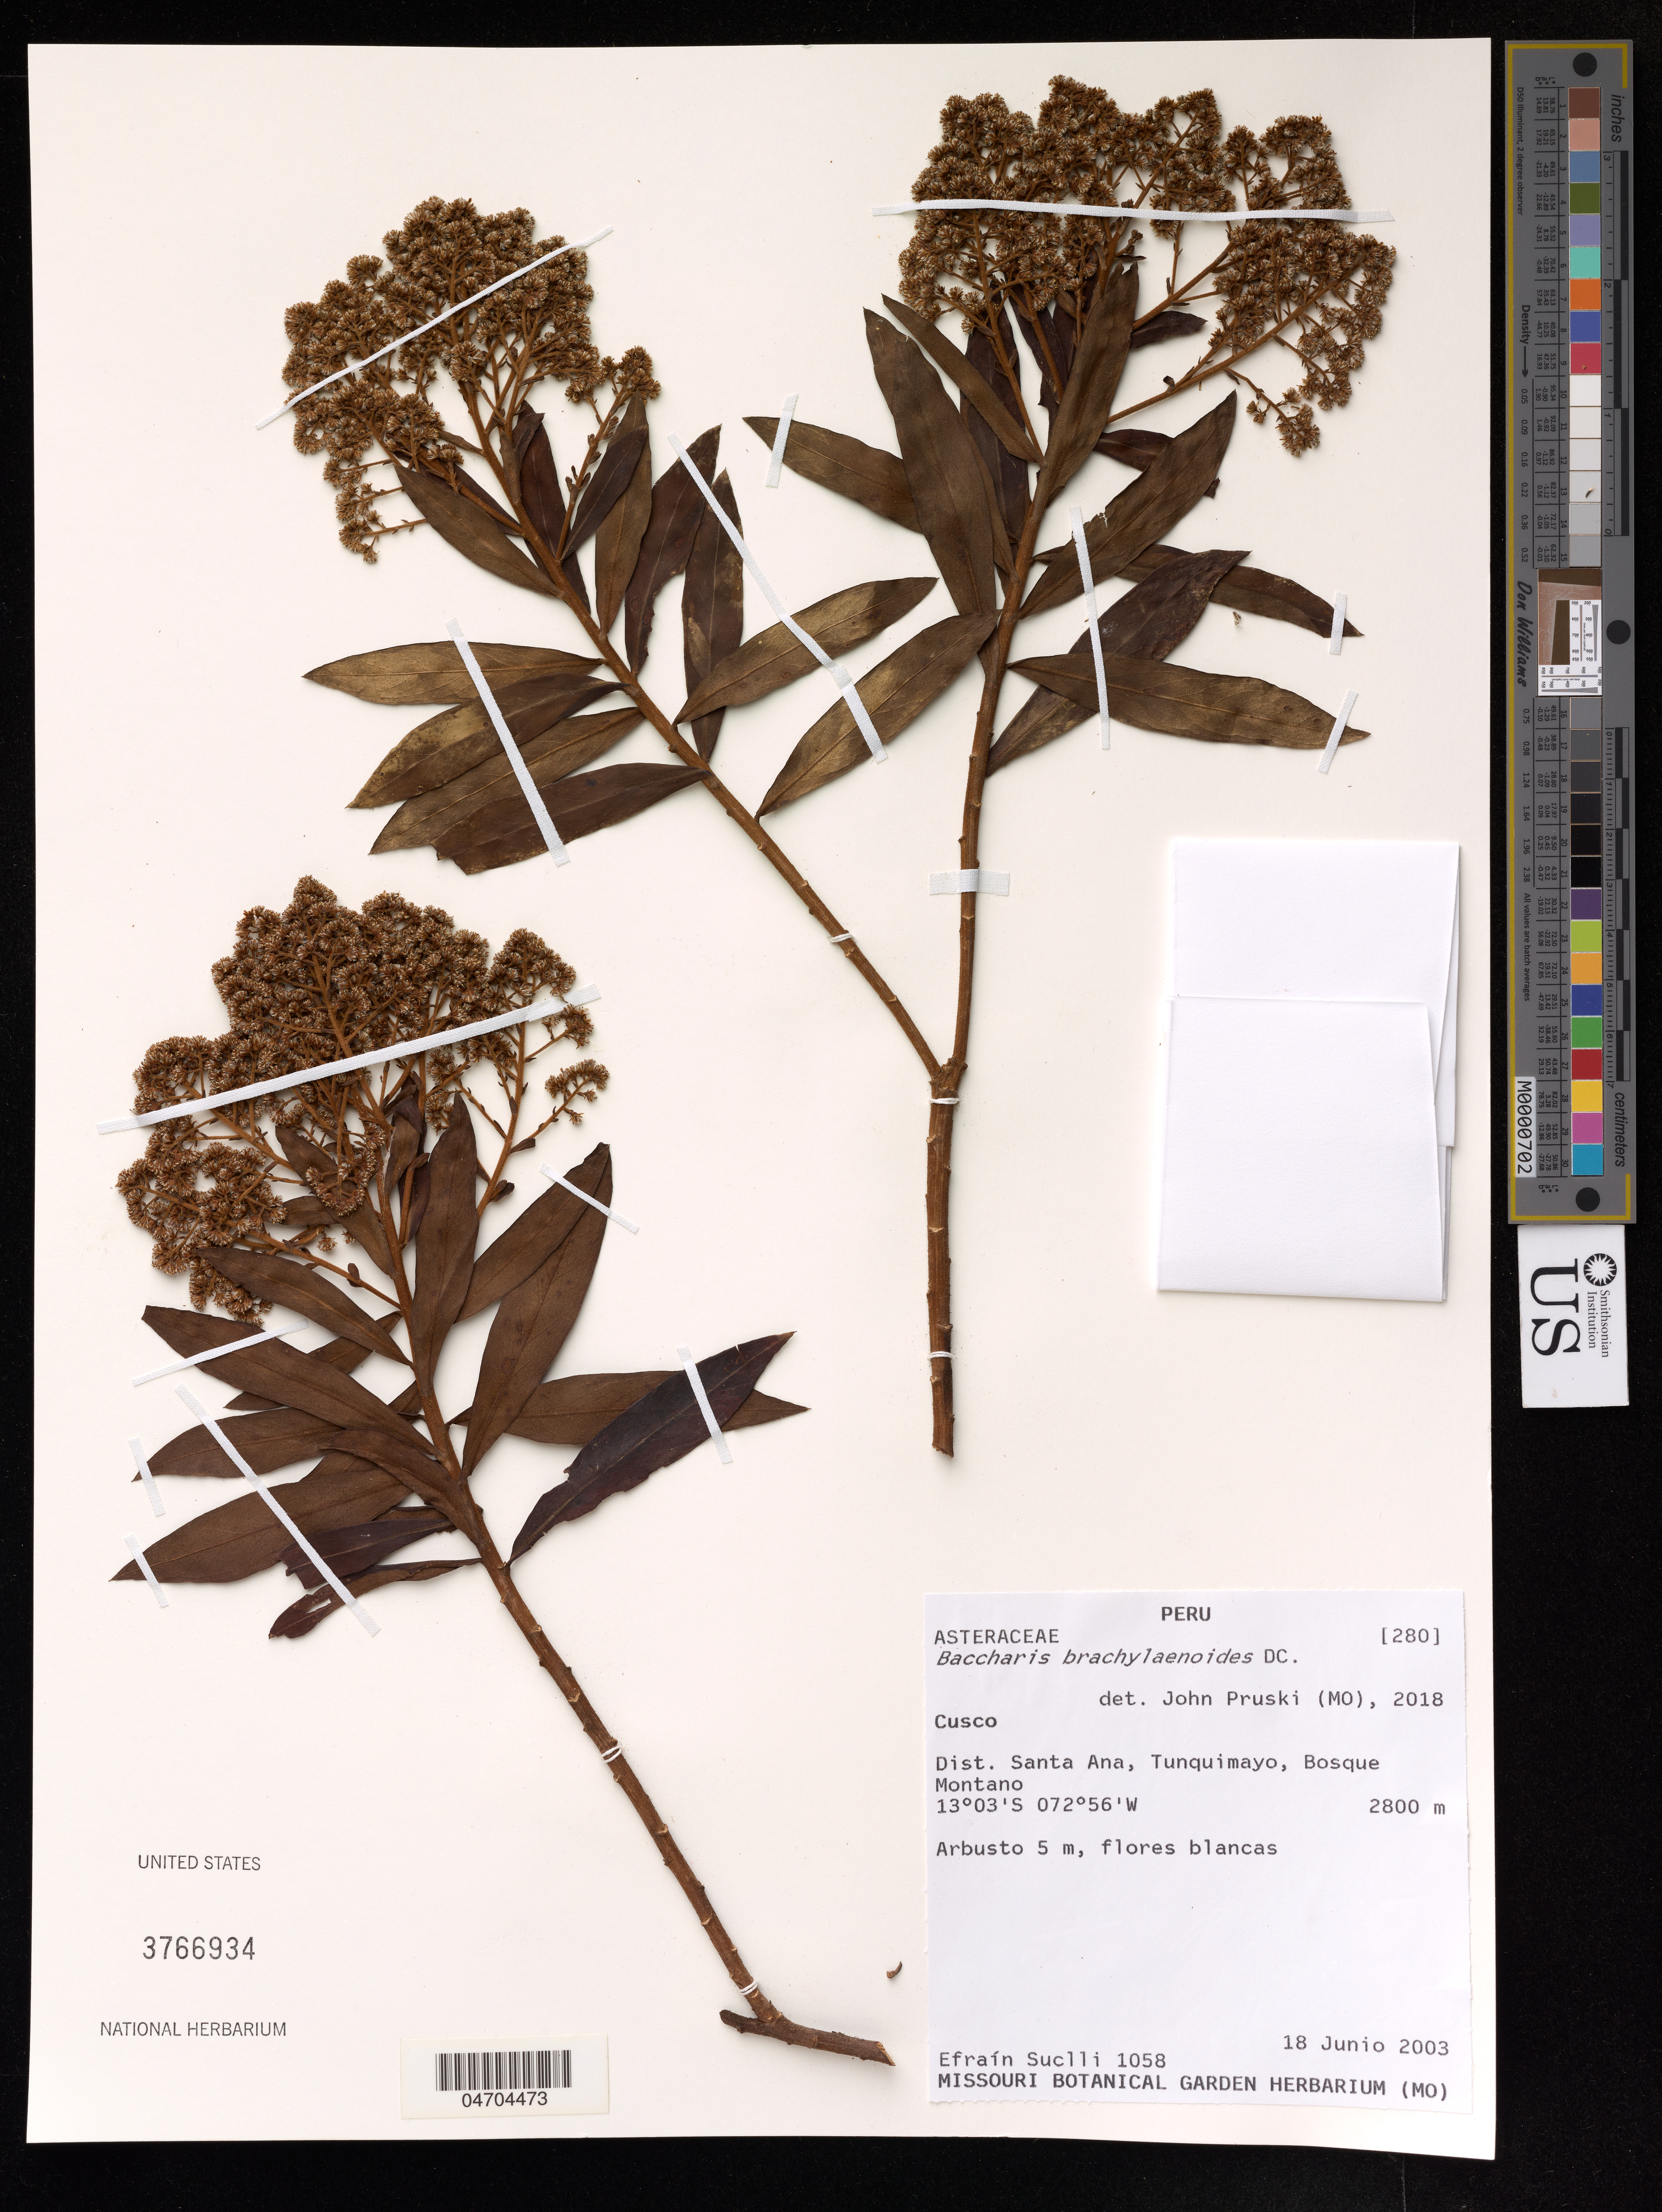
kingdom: Plantae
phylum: Tracheophyta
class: Magnoliopsida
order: Asterales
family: Asteraceae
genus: Baccharis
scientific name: Baccharis brachylaenoides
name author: DC.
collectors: E. Suclli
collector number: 1058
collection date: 2003-06-18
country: Peru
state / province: Cusco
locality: Dist. Santa Ana, Tunquimayo, Bosque Montano.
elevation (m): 2800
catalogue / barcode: US 3766934